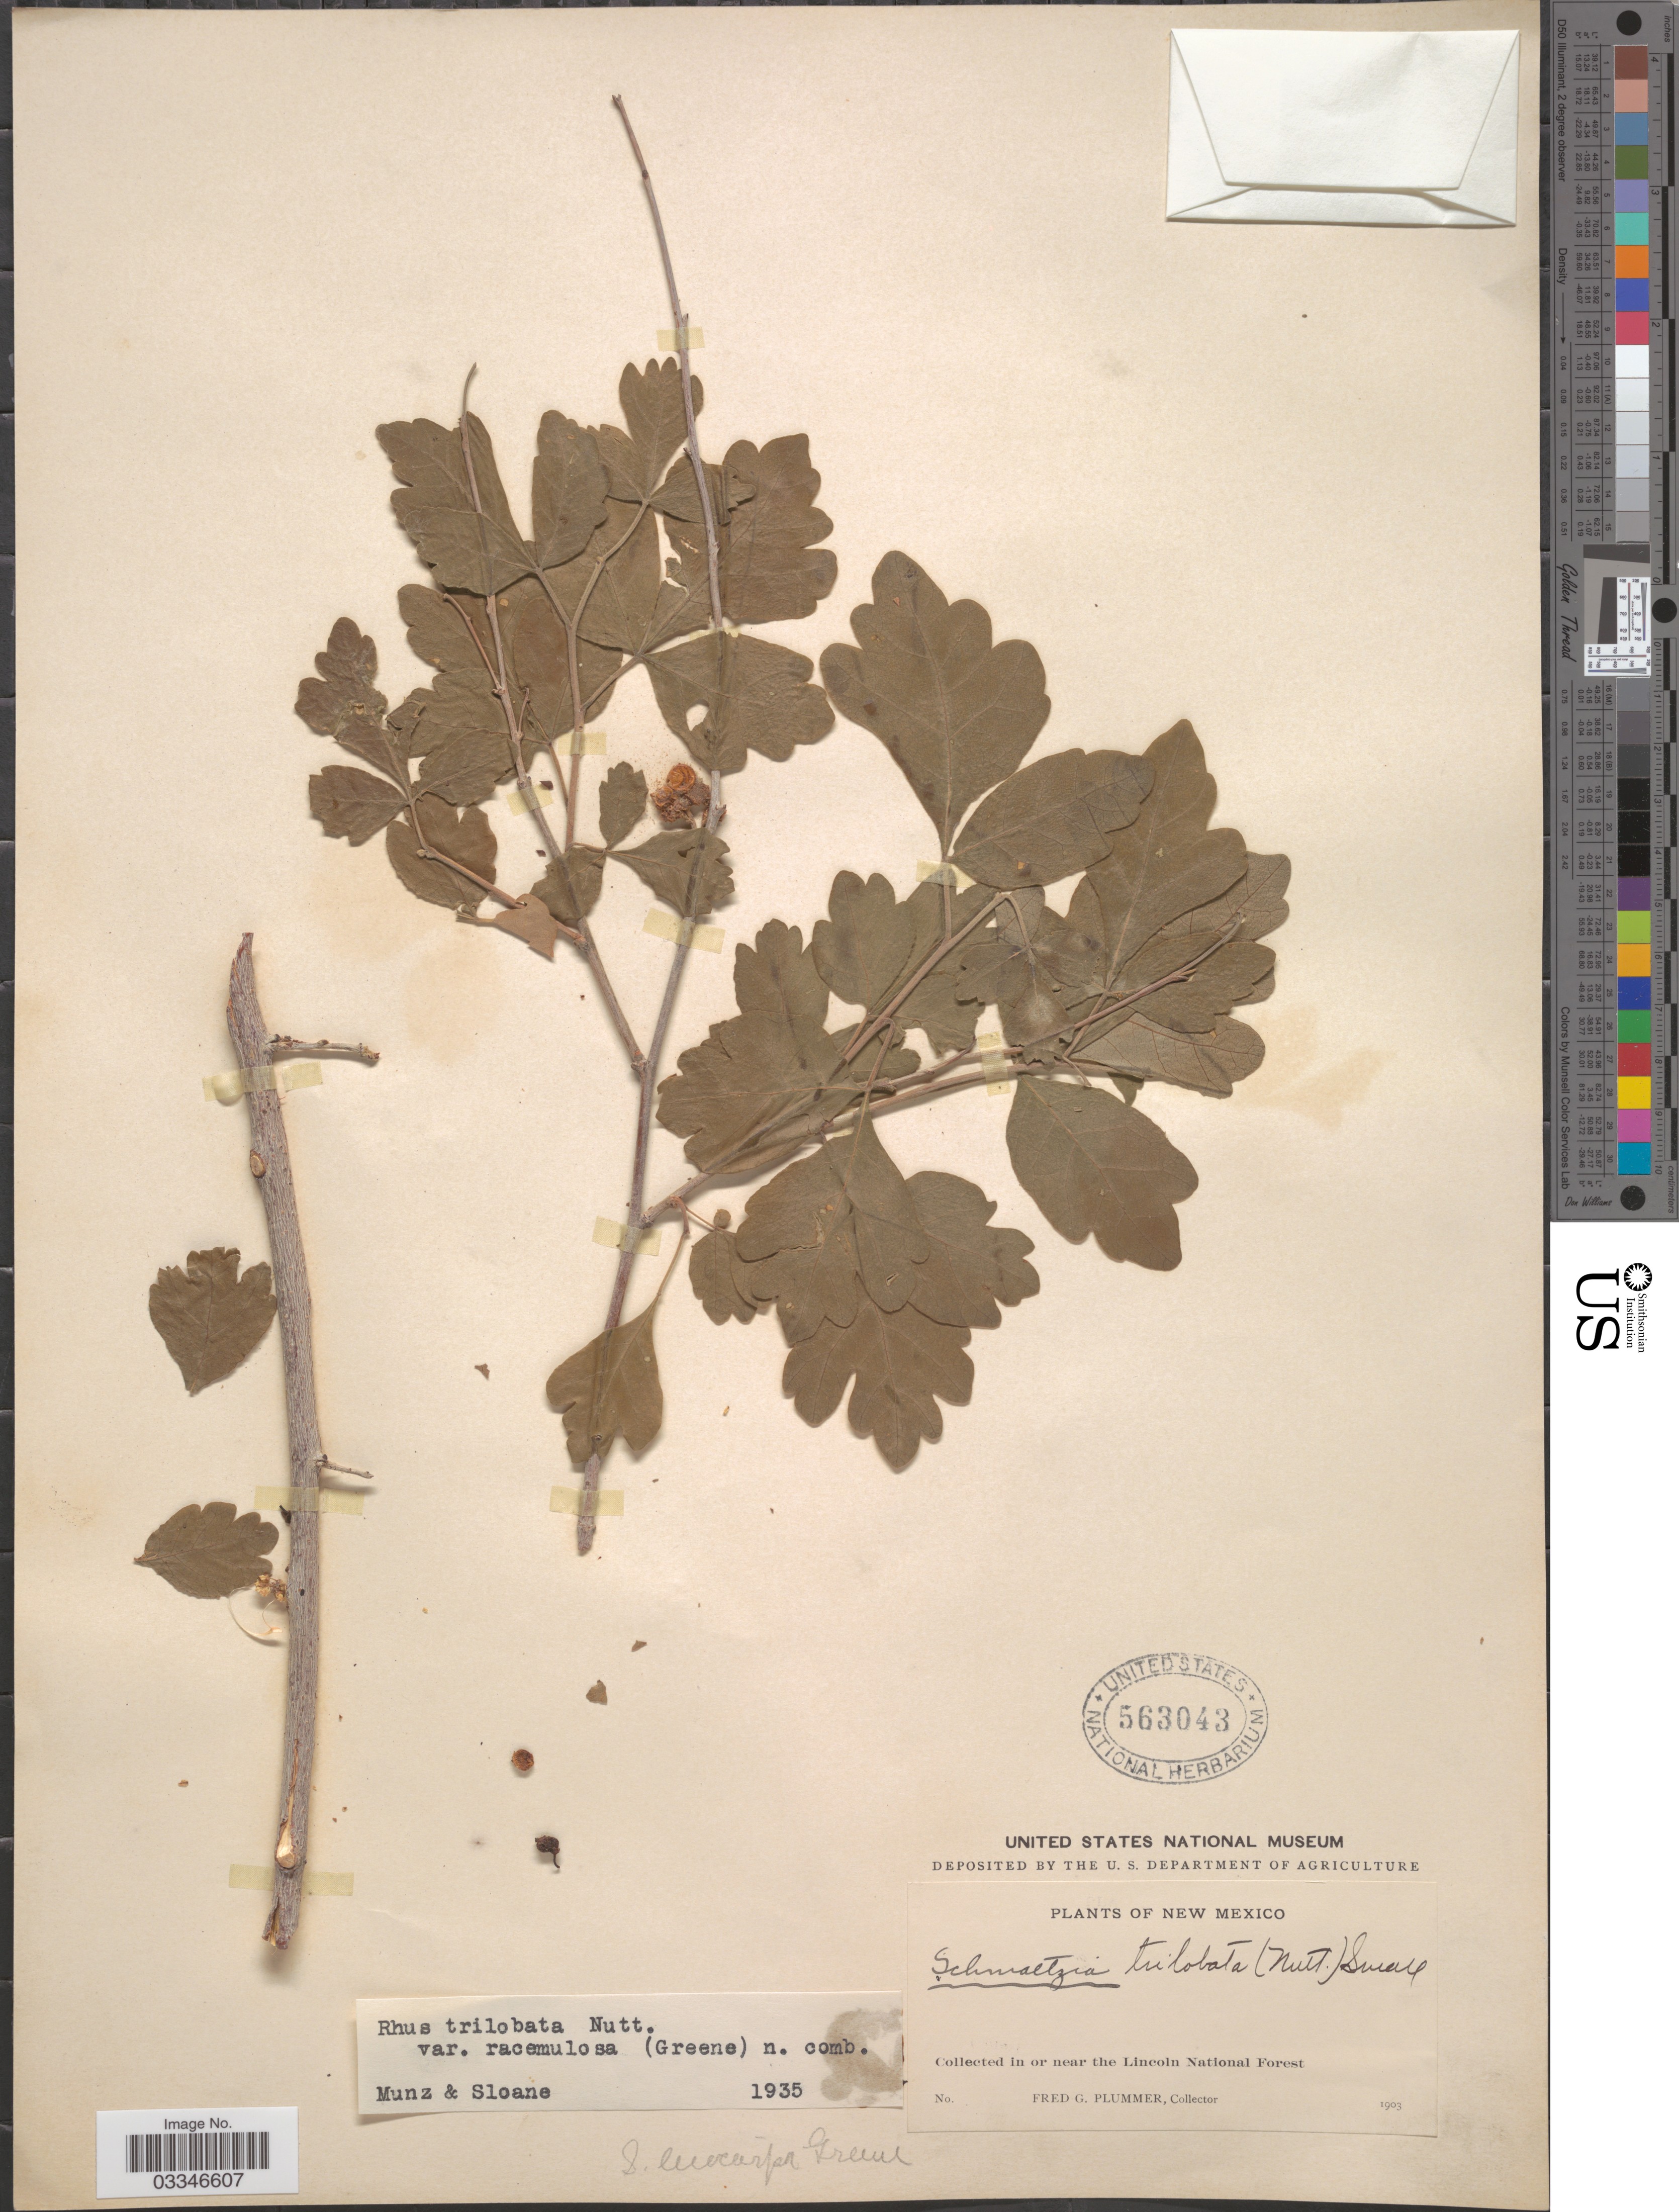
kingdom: Plantae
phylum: Tracheophyta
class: Magnoliopsida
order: Sapindales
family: Anacardiaceae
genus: Rhus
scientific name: Rhus trilobata var. racemulosa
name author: (Greene) F.A. Barkley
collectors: F. Plummer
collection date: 1903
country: United States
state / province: New Mexico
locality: In or near the Lincoln National Forest.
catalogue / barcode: US 563043